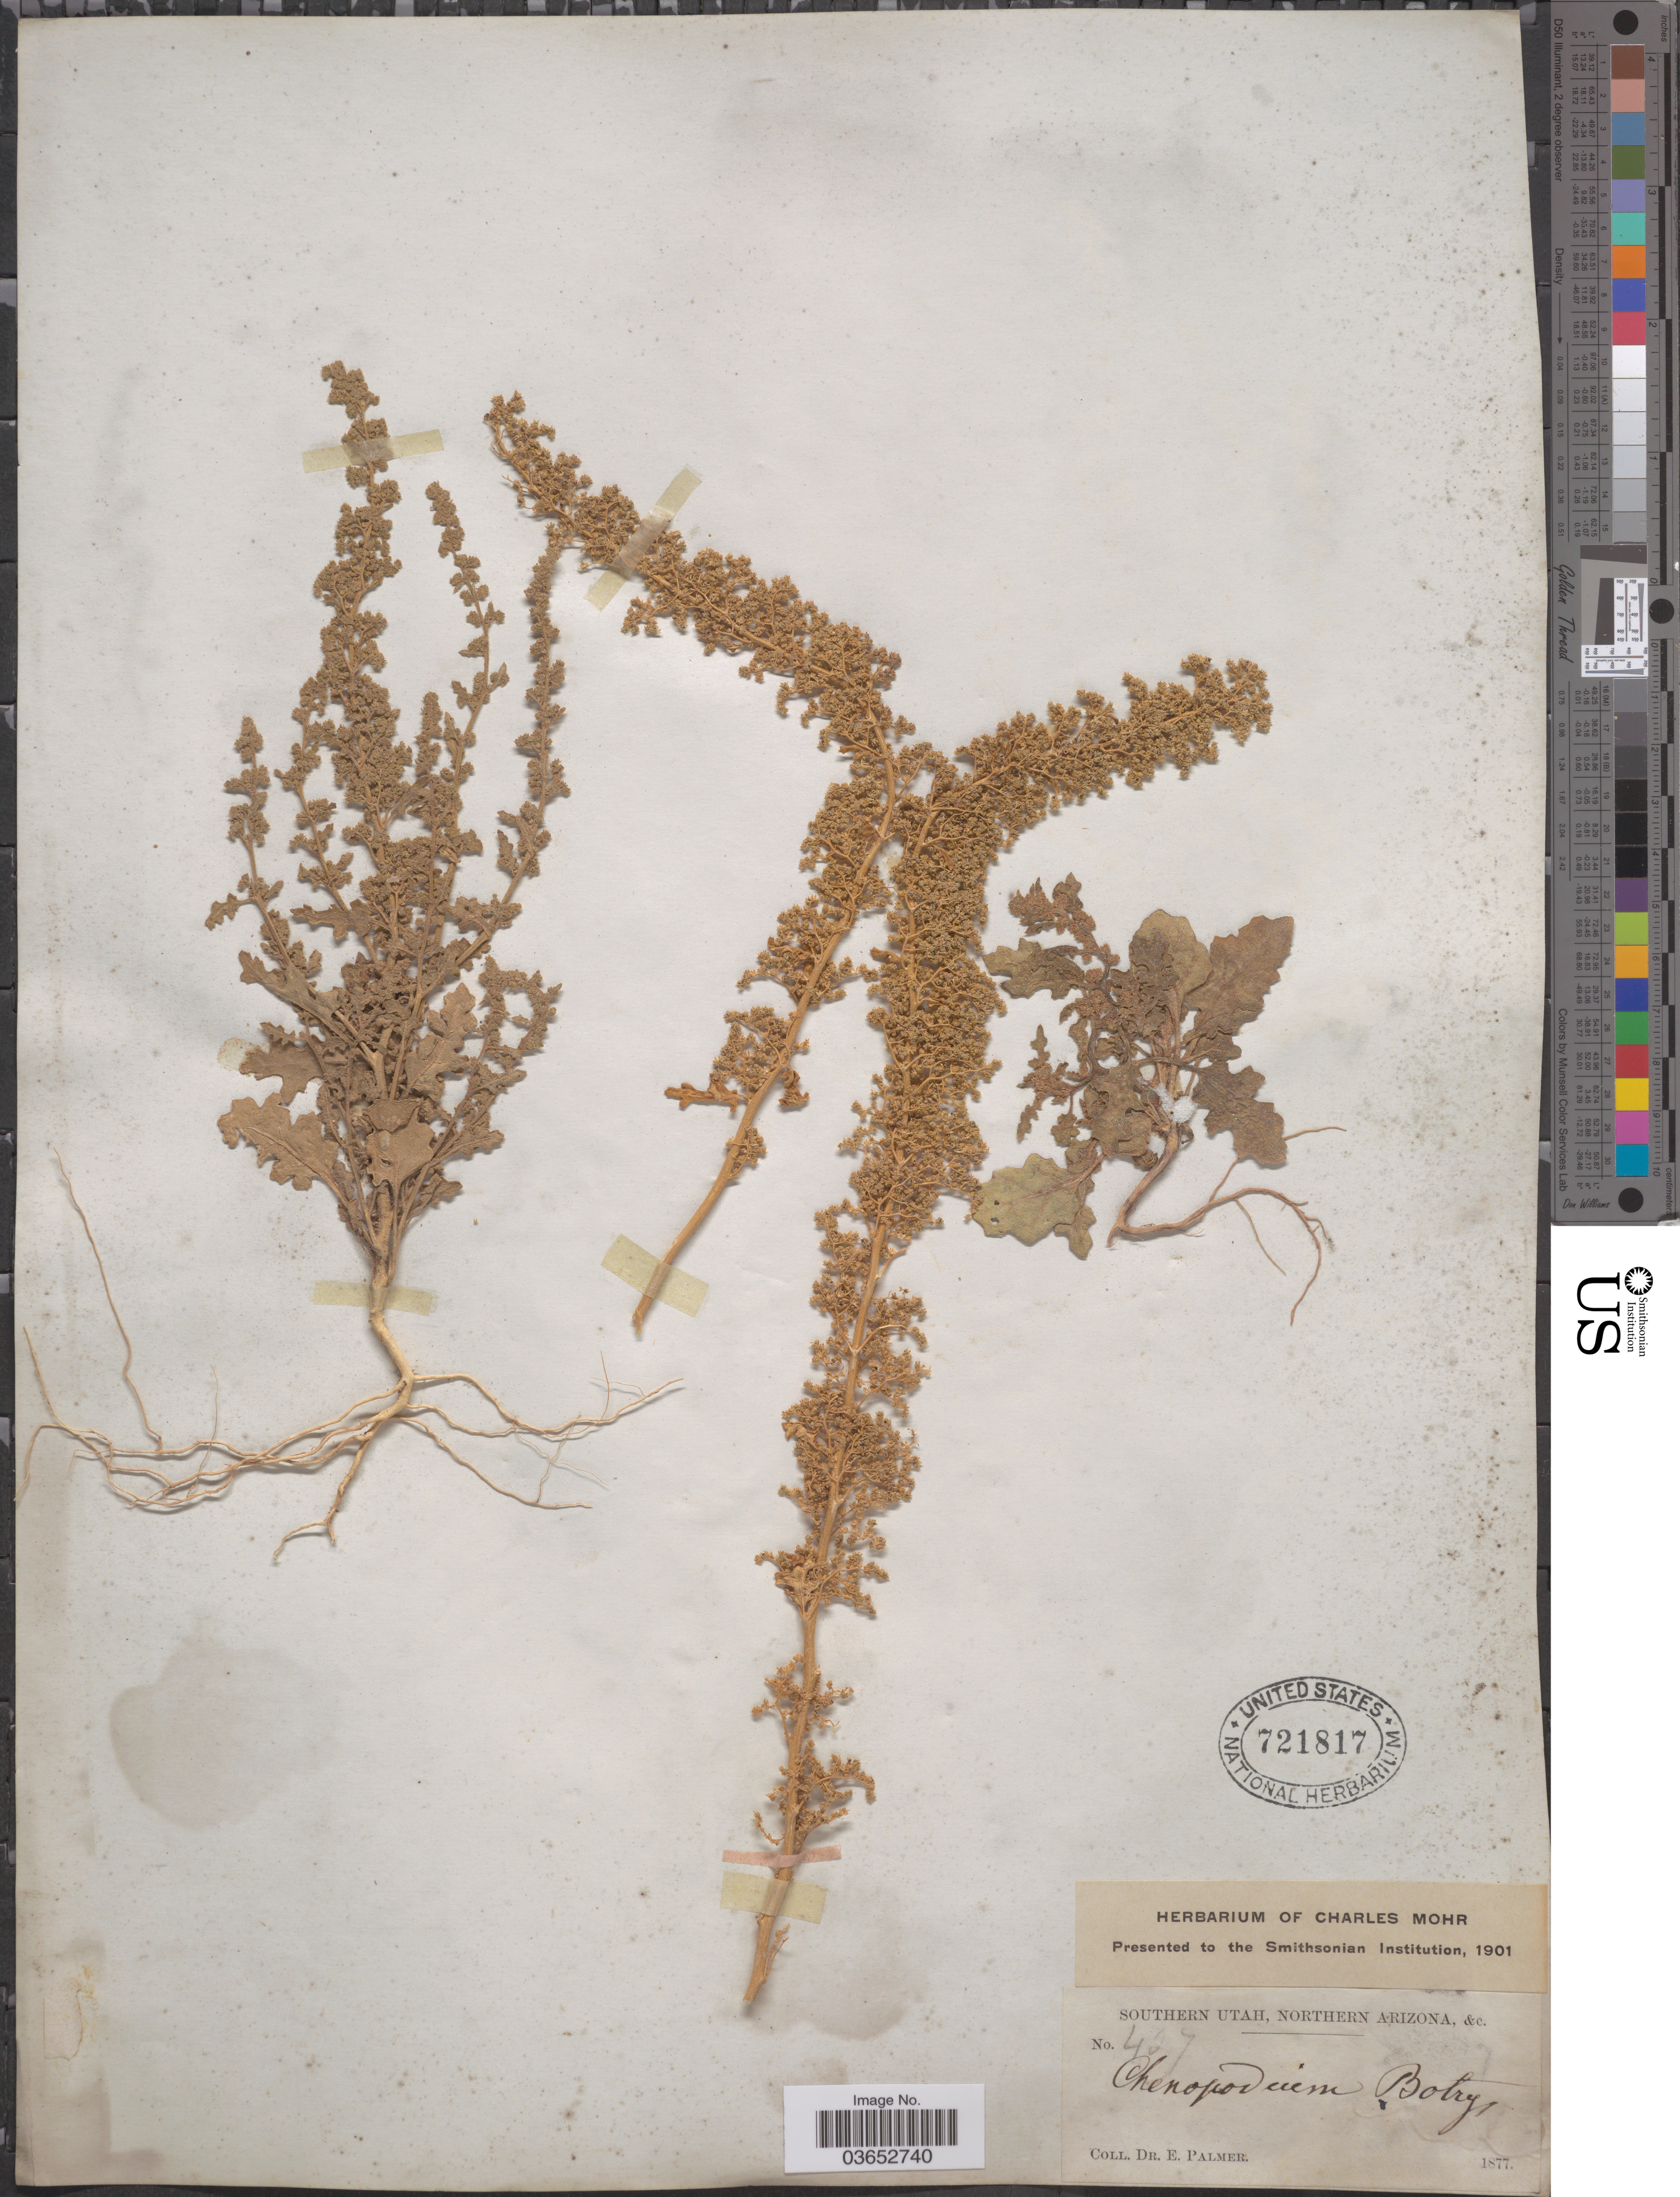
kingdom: Plantae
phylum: Tracheophyta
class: Magnoliopsida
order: Caryophyllales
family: Amaranthaceae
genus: Chenopodium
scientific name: Chenopodium botrys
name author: L.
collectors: E. Palmer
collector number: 407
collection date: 1877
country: United States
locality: Southern Utah, Northern Arizona, &c.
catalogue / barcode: US 721817